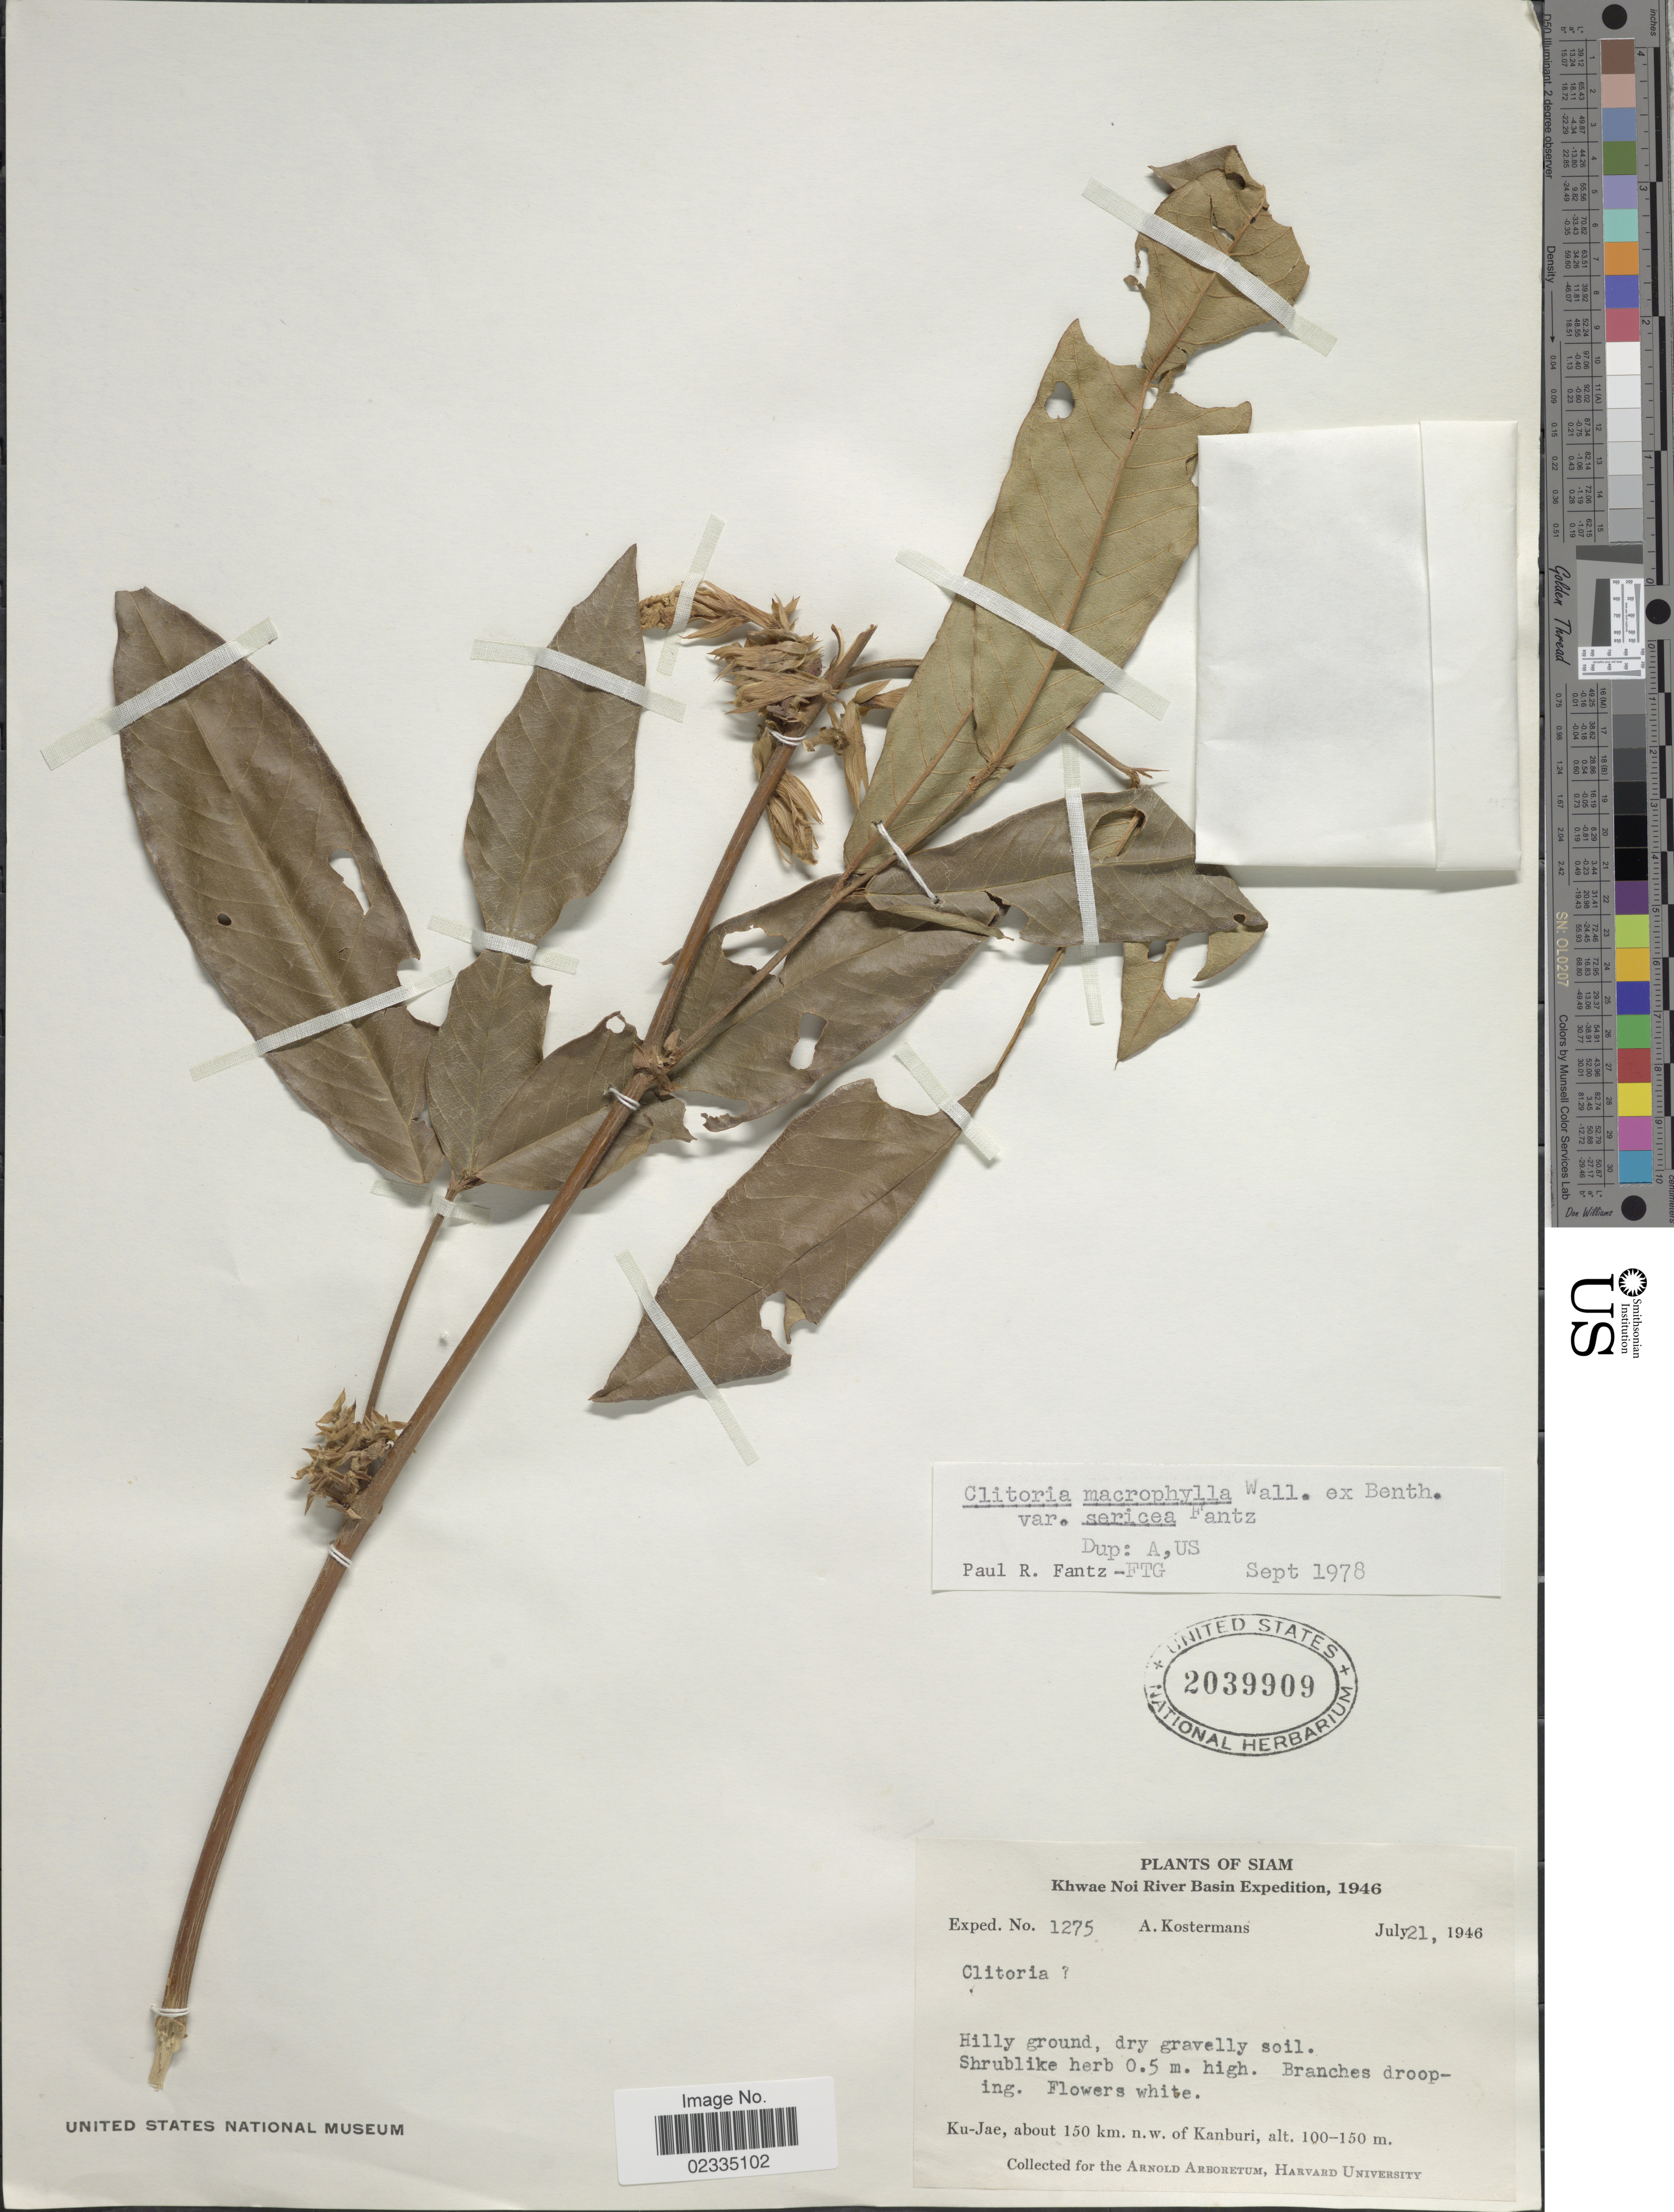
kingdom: Plantae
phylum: Tracheophyta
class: Magnoliopsida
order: Fabales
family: Fabaceae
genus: Clitoria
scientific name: Clitoria macrophylla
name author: Wall ex Benth.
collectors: A. J. G. Kostermans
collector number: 1275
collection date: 1946-07-21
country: Thailand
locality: Siam, Khwae Noi River Basin, Hilly ground, dry gravelly soil, Ku-Jae, about 150 km n.w. of Kanburi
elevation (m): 100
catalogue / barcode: US 2039909